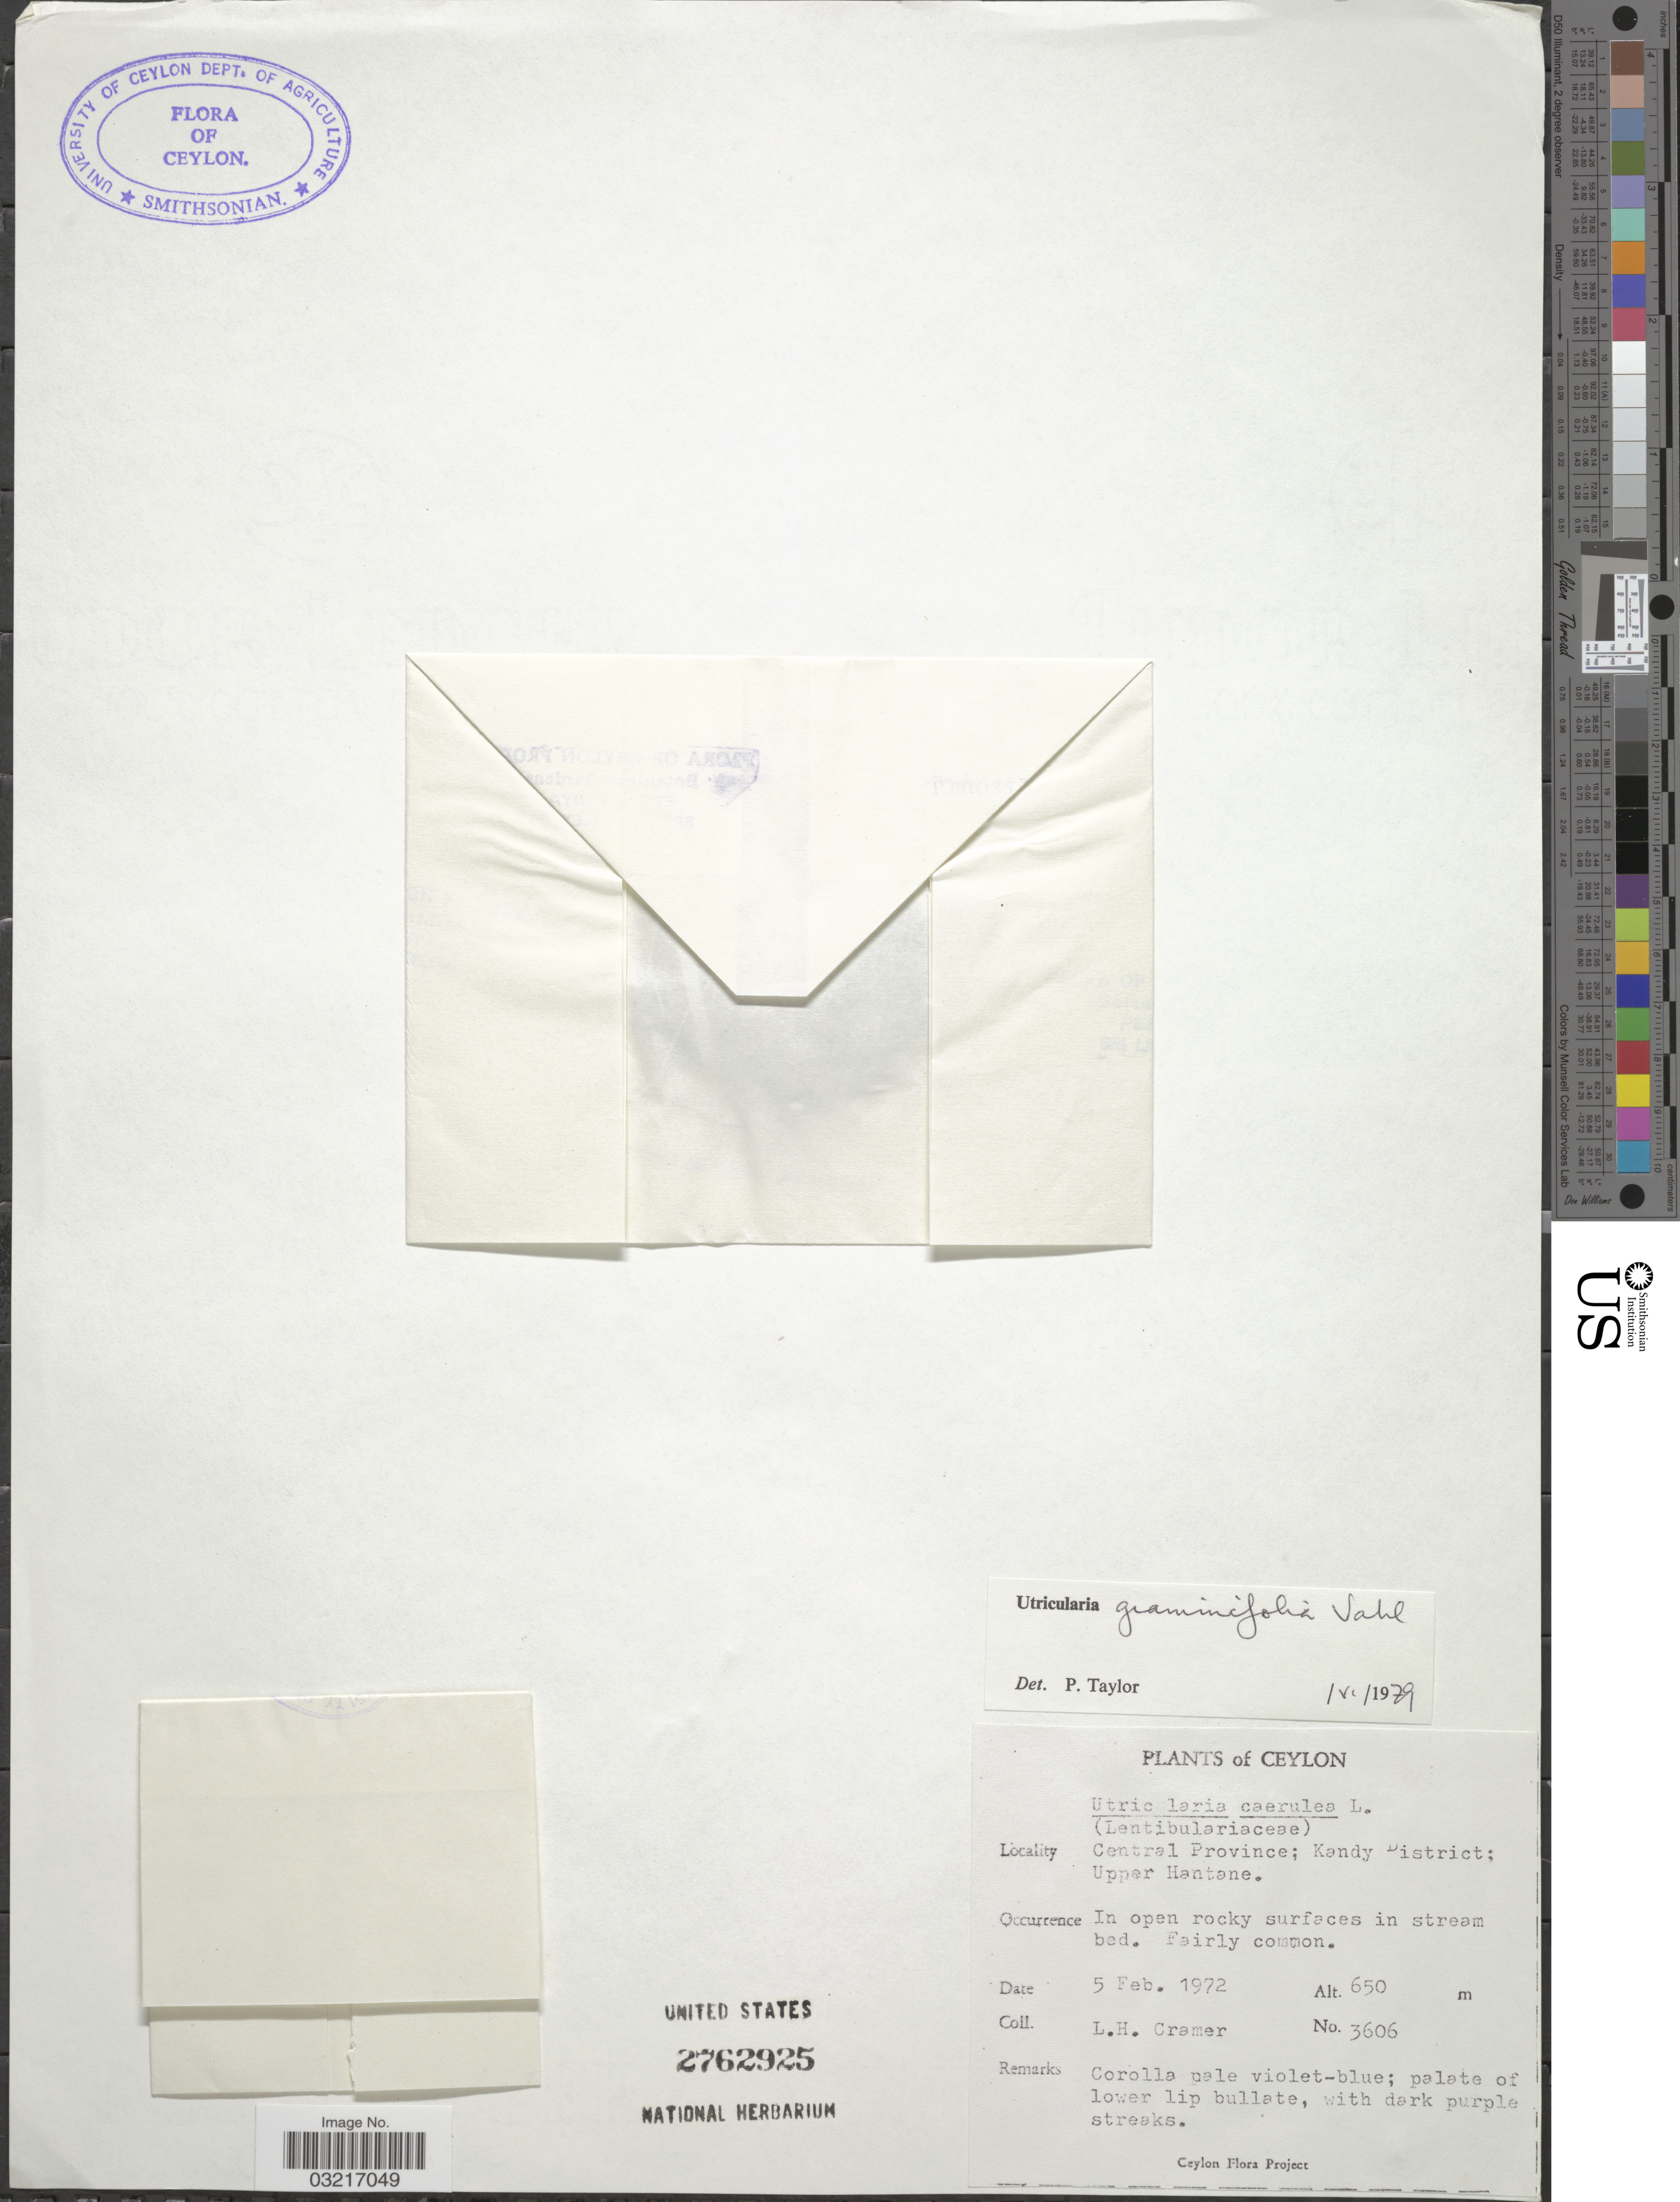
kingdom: Plantae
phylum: Tracheophyta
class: Magnoliopsida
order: Lamiales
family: Lentibulariaceae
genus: Utricularia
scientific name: Utricularia graminifolia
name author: Vahl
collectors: L. H. Cramer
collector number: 3606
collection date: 1972-02-05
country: Sri Lanka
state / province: Central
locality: Ceylon, Kandy District; Upper Hantane.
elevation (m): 650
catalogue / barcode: US 2762925